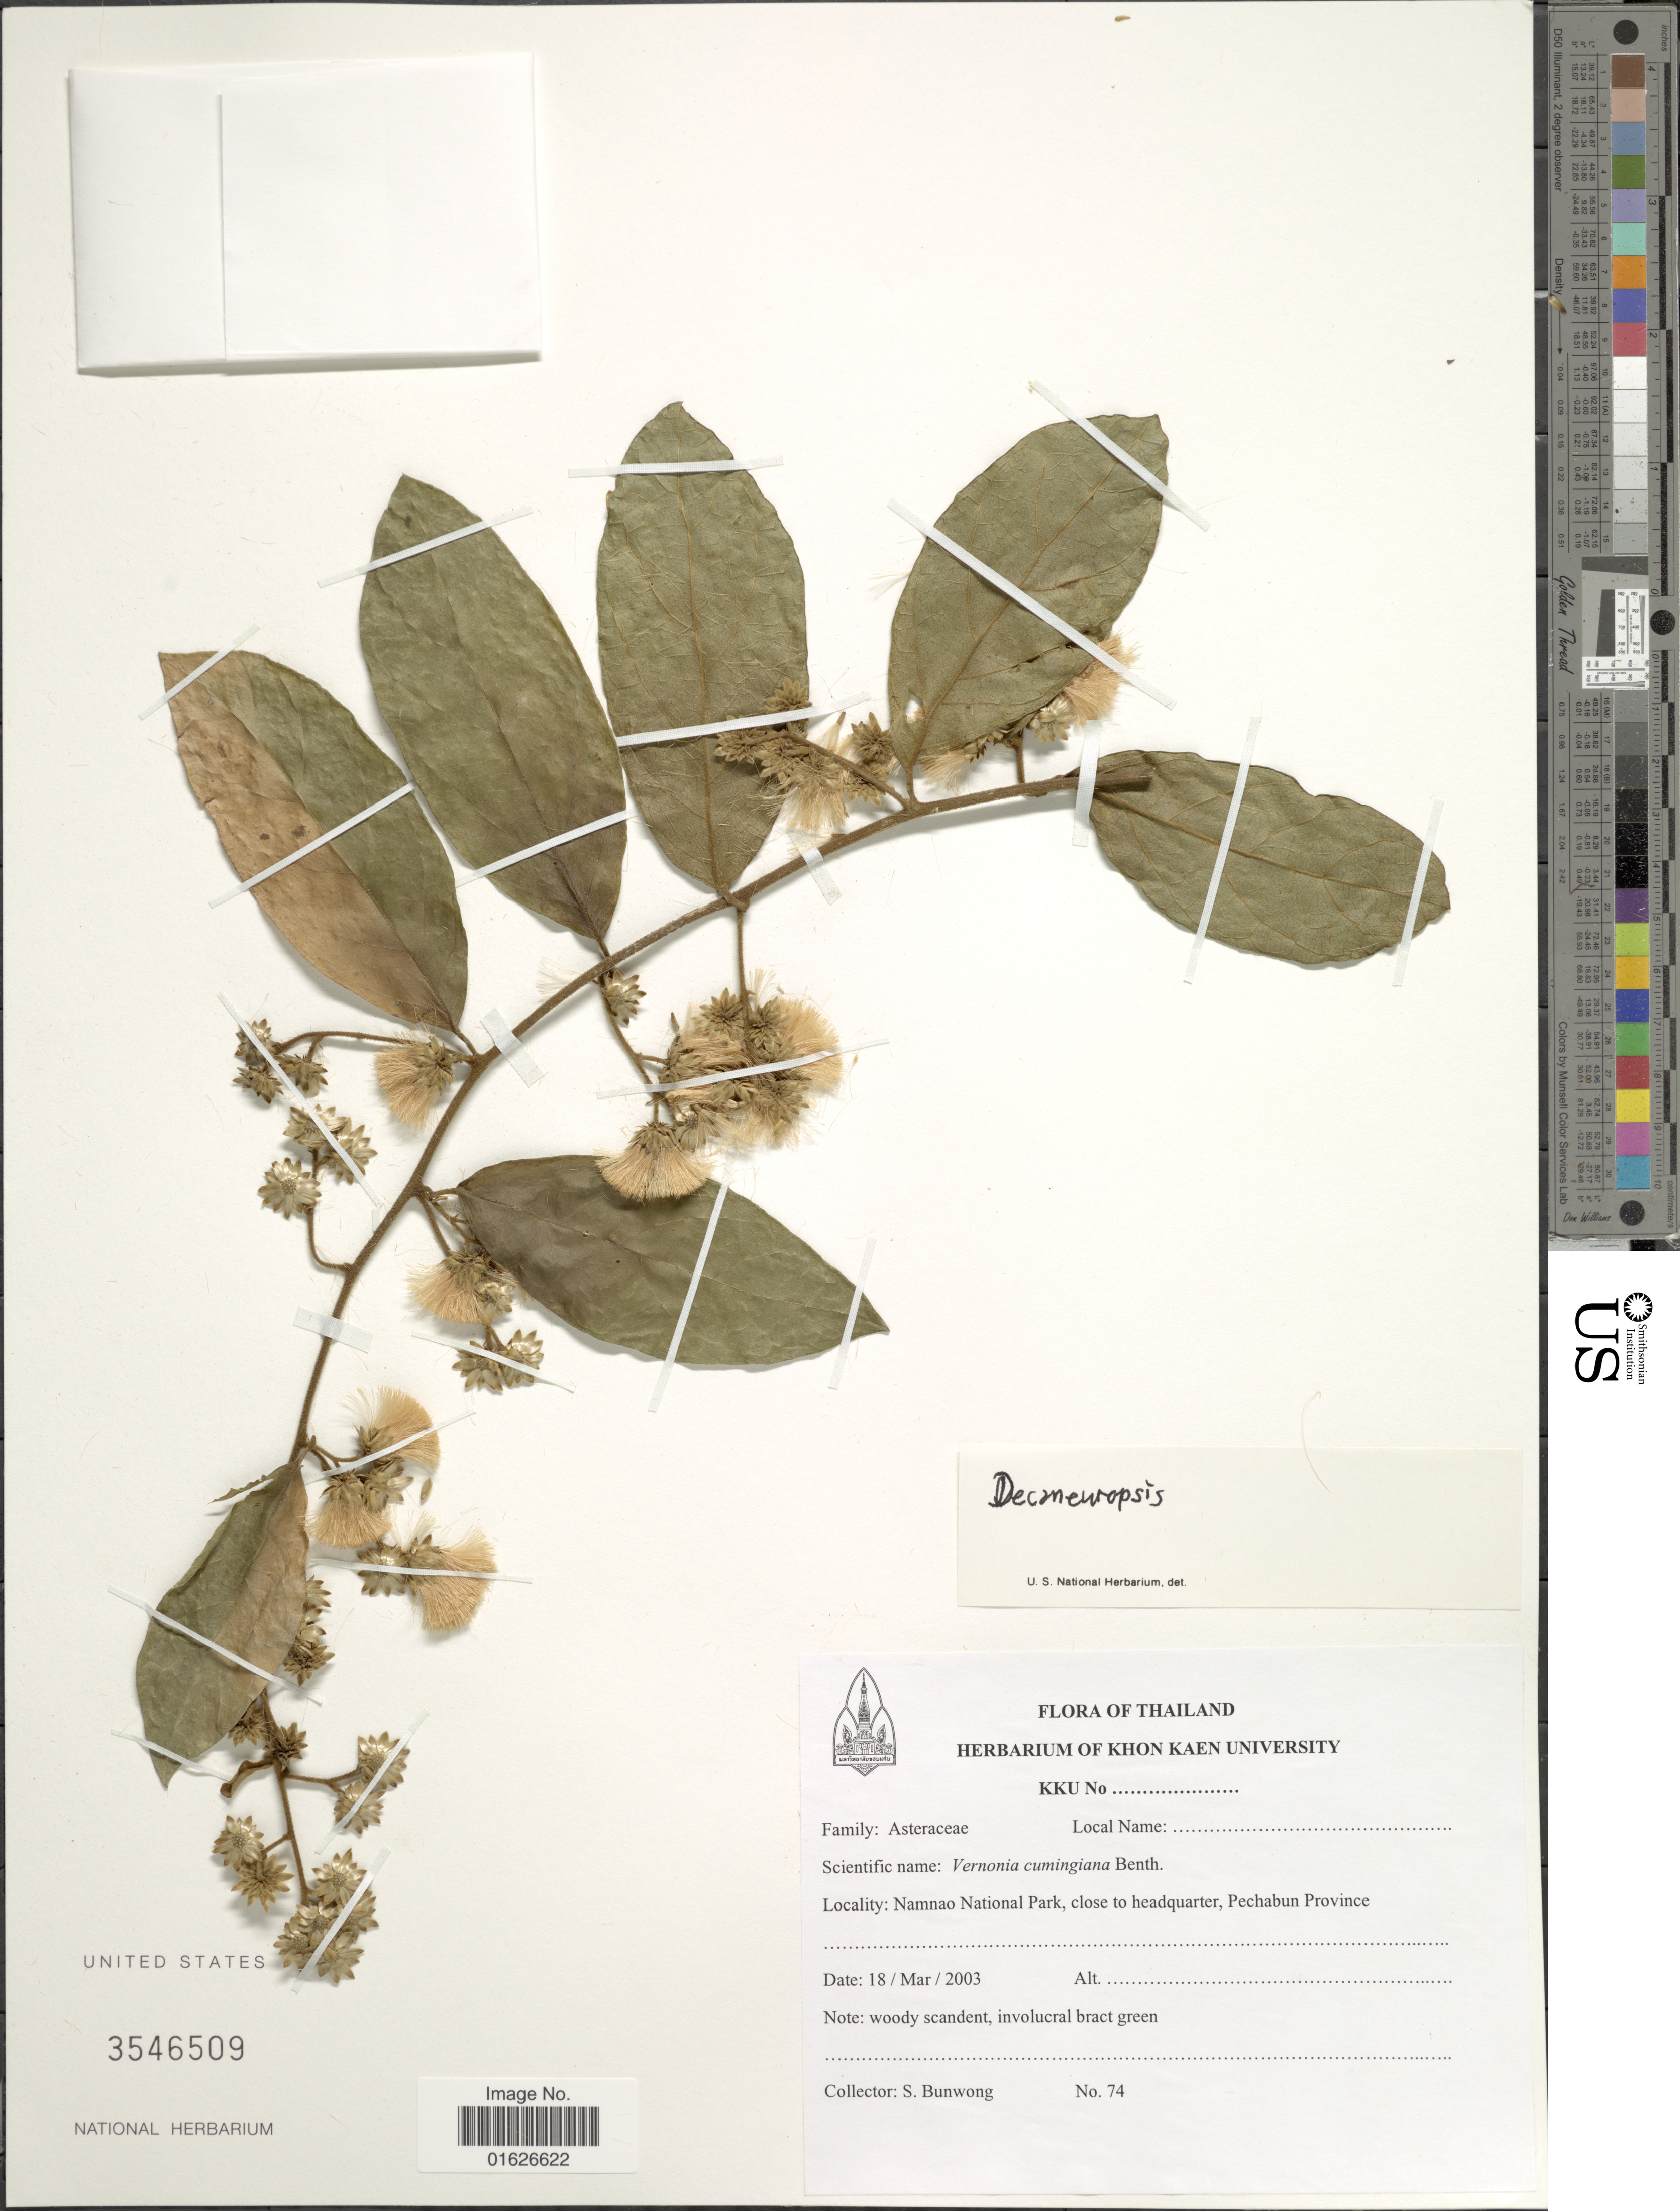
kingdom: Plantae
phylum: Tracheophyta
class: Magnoliopsida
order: Asterales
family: Asteraceae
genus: Decaneuropsis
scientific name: Decaneuropsis cumingiana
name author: (Benth.) H. Rob. & Skvarla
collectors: S. Bunwong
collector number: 74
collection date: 2003-03-18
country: Thailand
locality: Namnao National Park, Close to headquarter, Pechabun Province.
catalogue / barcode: US 3546509